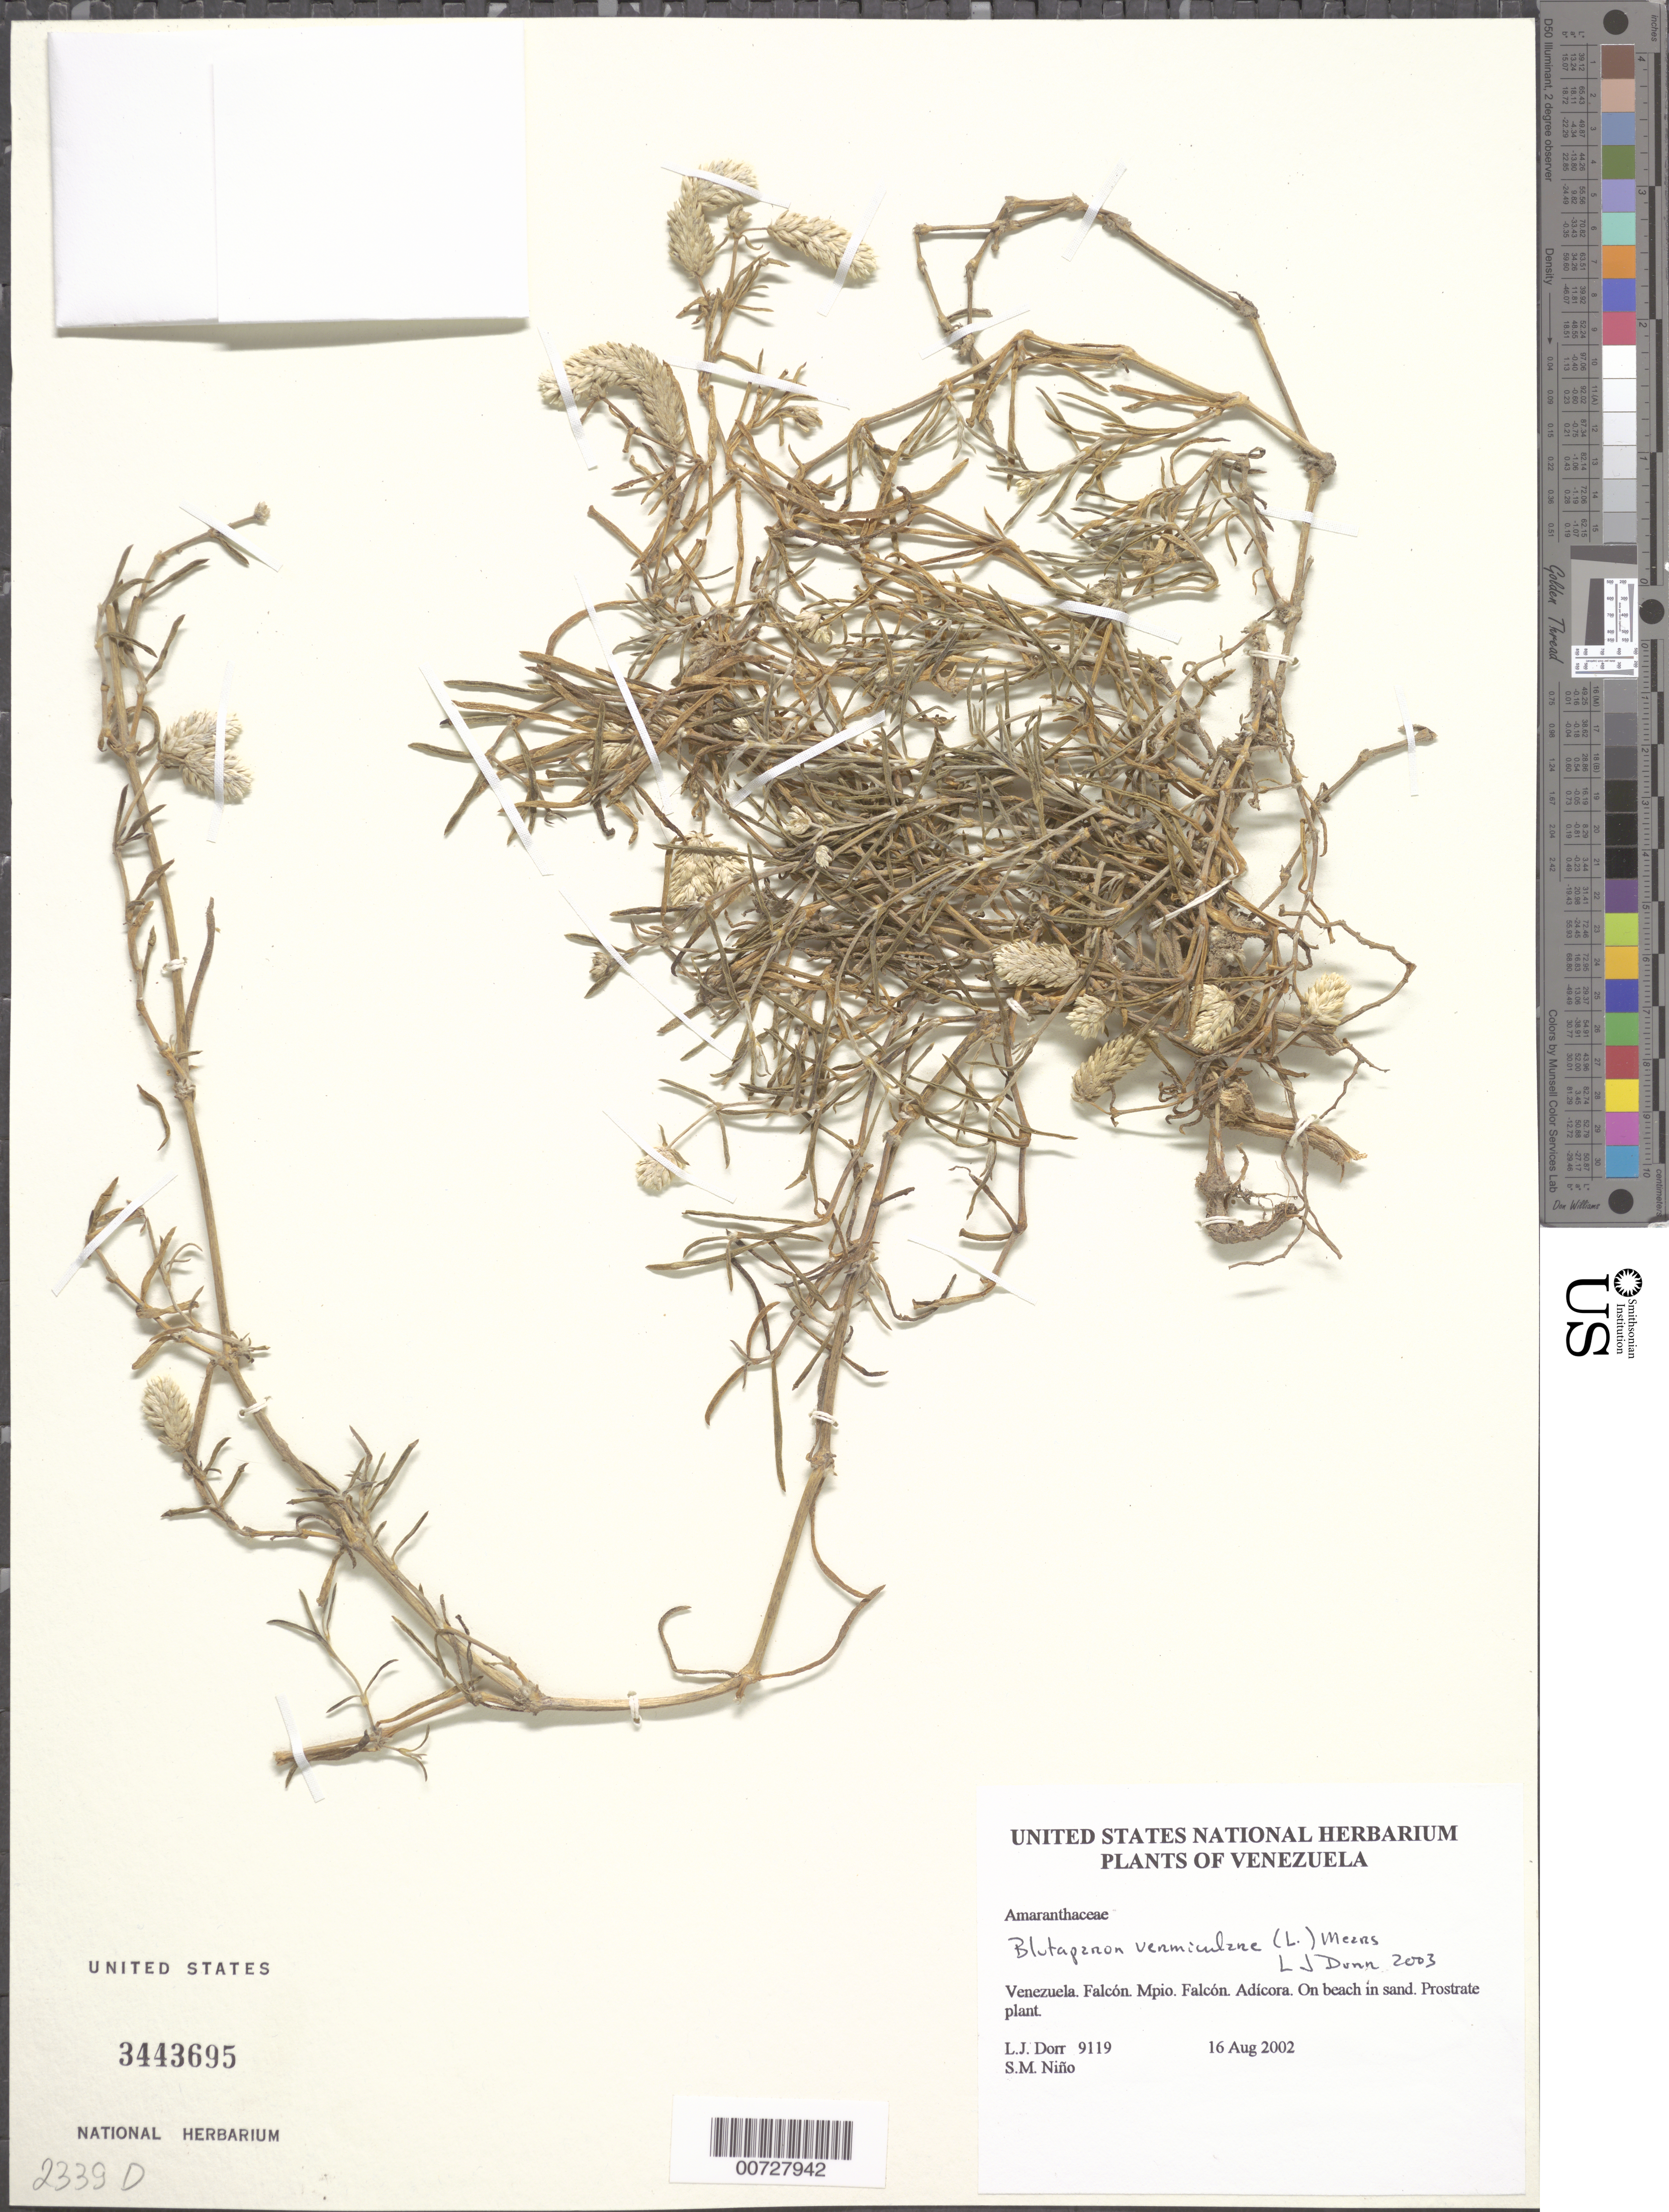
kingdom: Plantae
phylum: Tracheophyta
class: Magnoliopsida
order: Caryophyllales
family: Amaranthaceae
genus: Gomphrena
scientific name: Gomphrena vermicularis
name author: L.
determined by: Strong, Mark T., (BOT), Smithsonian Institution - National Museum of Natural History (UNITED STATES)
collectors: L. J. Dorr & S. M. Niño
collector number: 9119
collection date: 2002-08-16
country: Venezuela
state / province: Falcón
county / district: Falcón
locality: Adícora.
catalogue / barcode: US 3443695